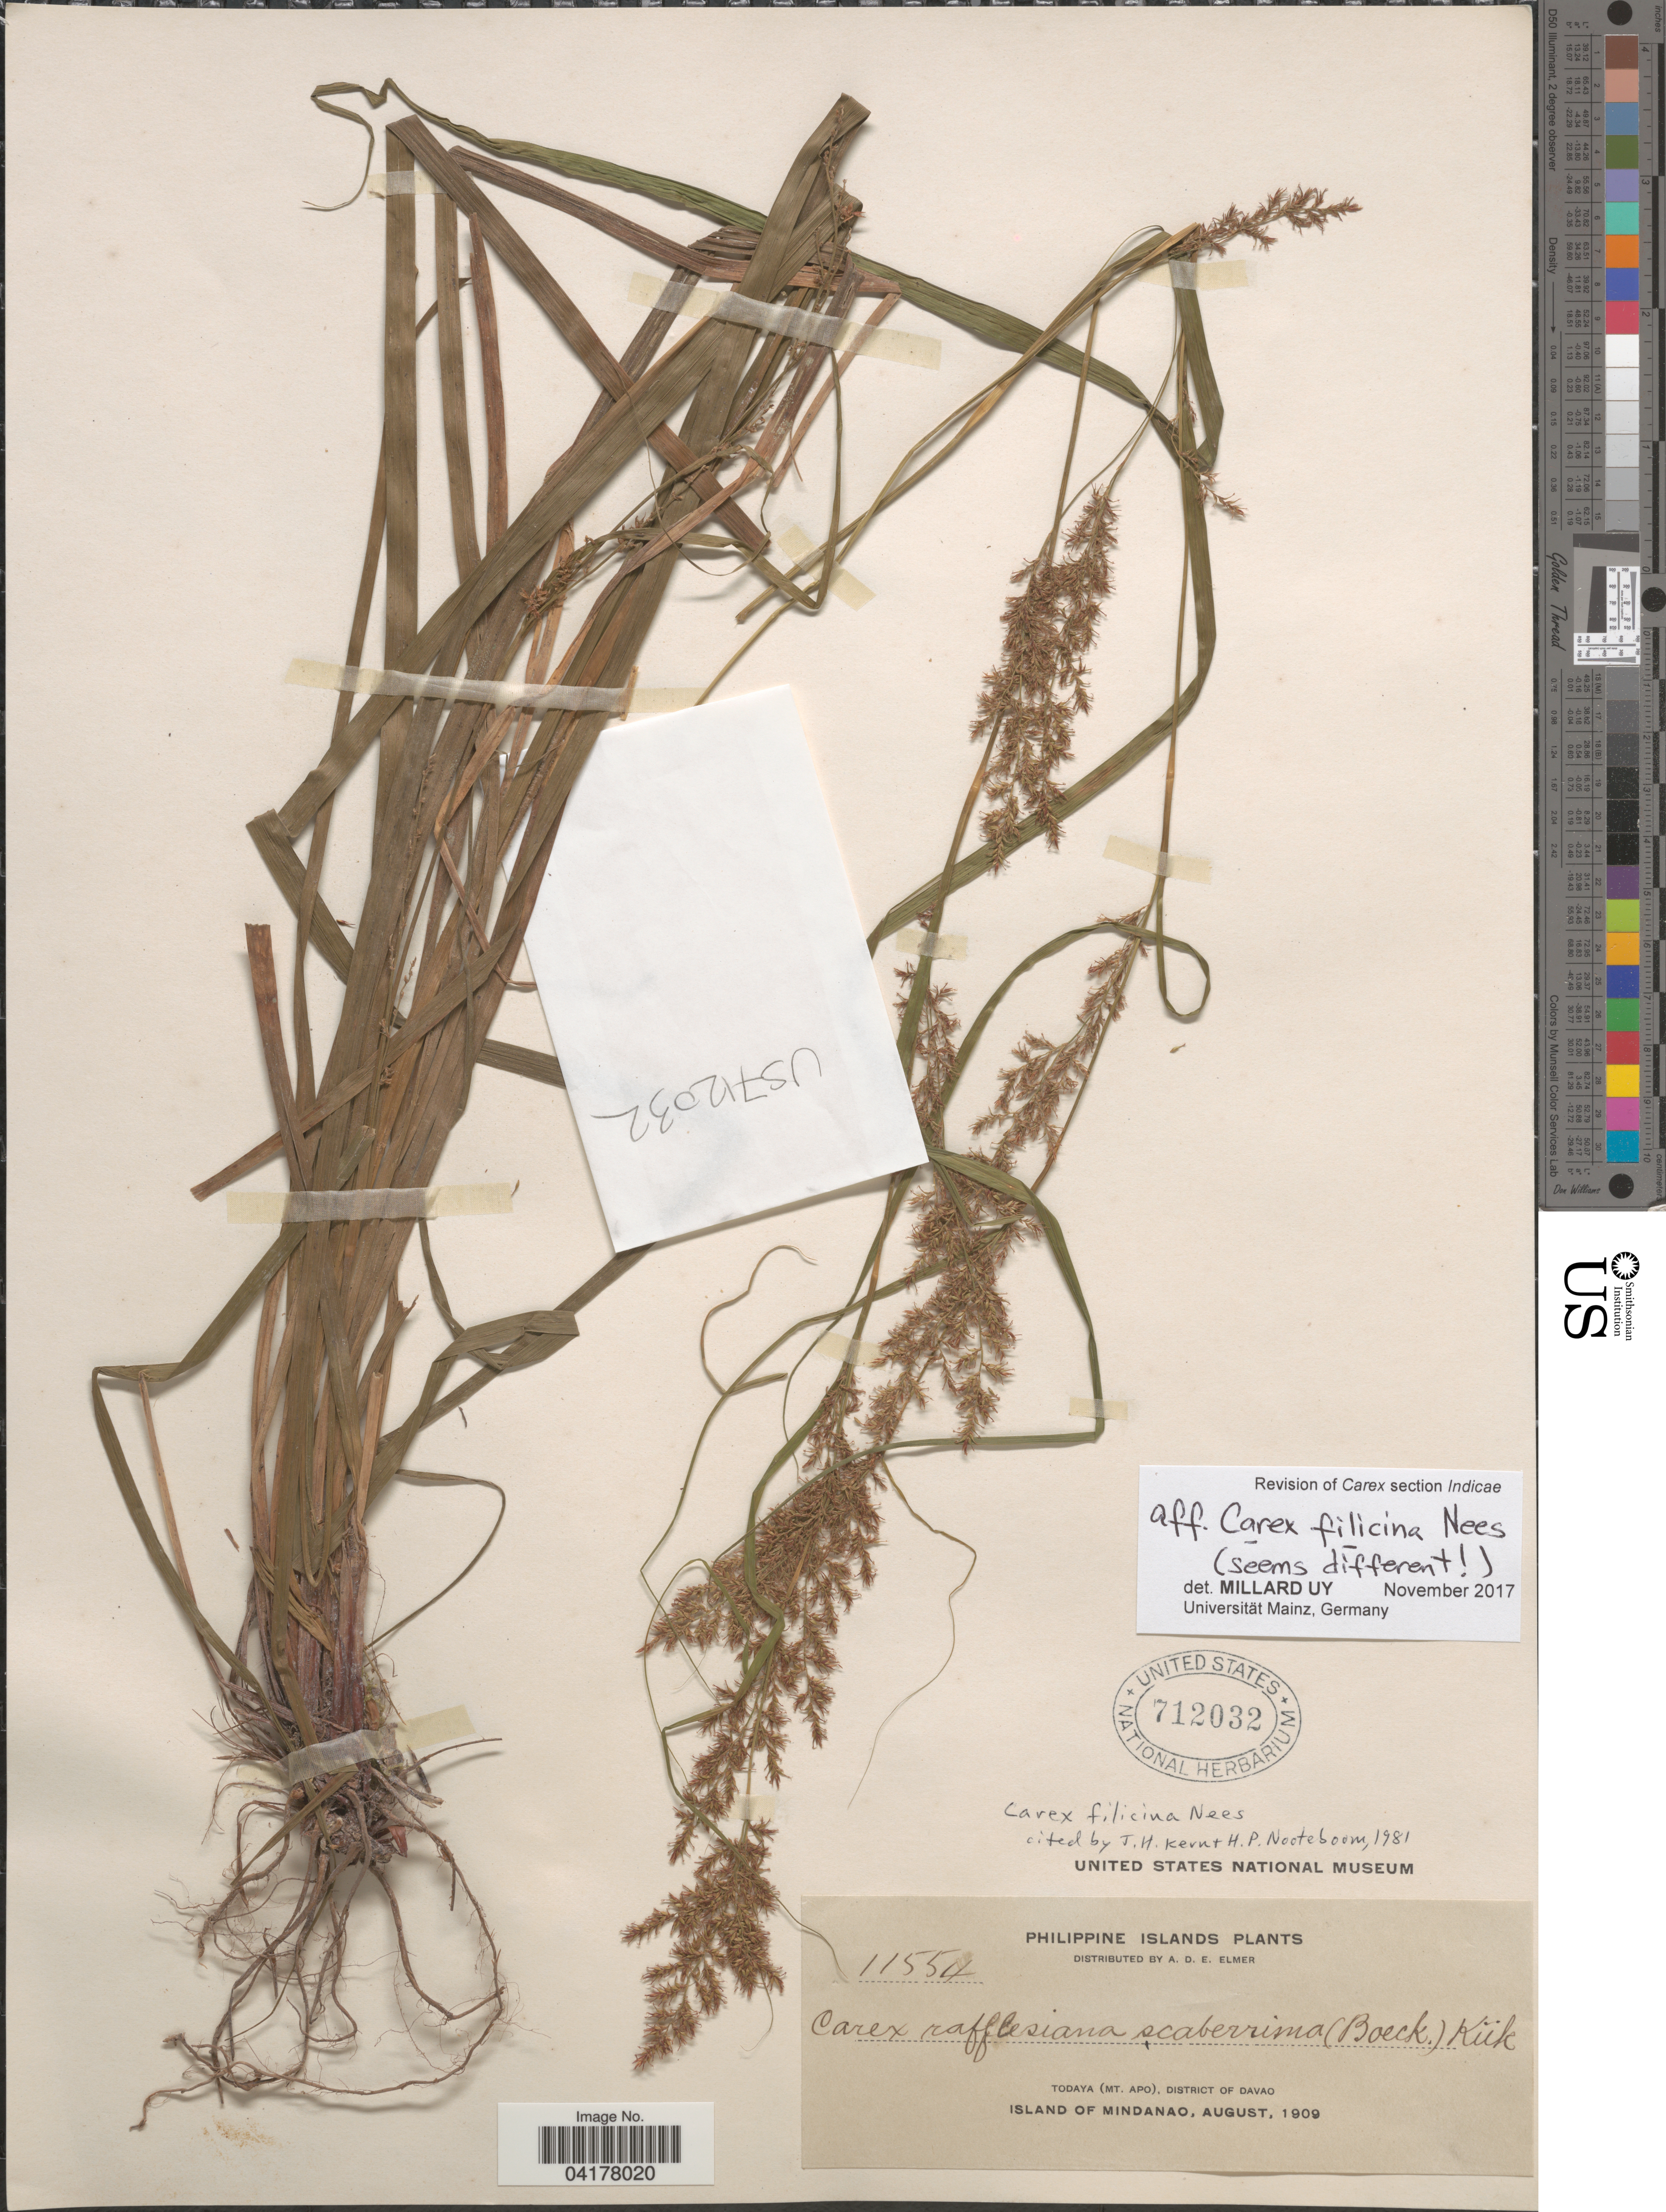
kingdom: Plantae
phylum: Tracheophyta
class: Liliopsida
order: Poales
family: Cyperaceae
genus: Carex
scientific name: Carex filicina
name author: Nees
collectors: A. D. E. Elmer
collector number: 11554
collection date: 1909-08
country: Philippines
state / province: Davao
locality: Philippine Islands. Todaya (Mt. Apo), District of Davao. Island of Mindanao.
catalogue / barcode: US 712032